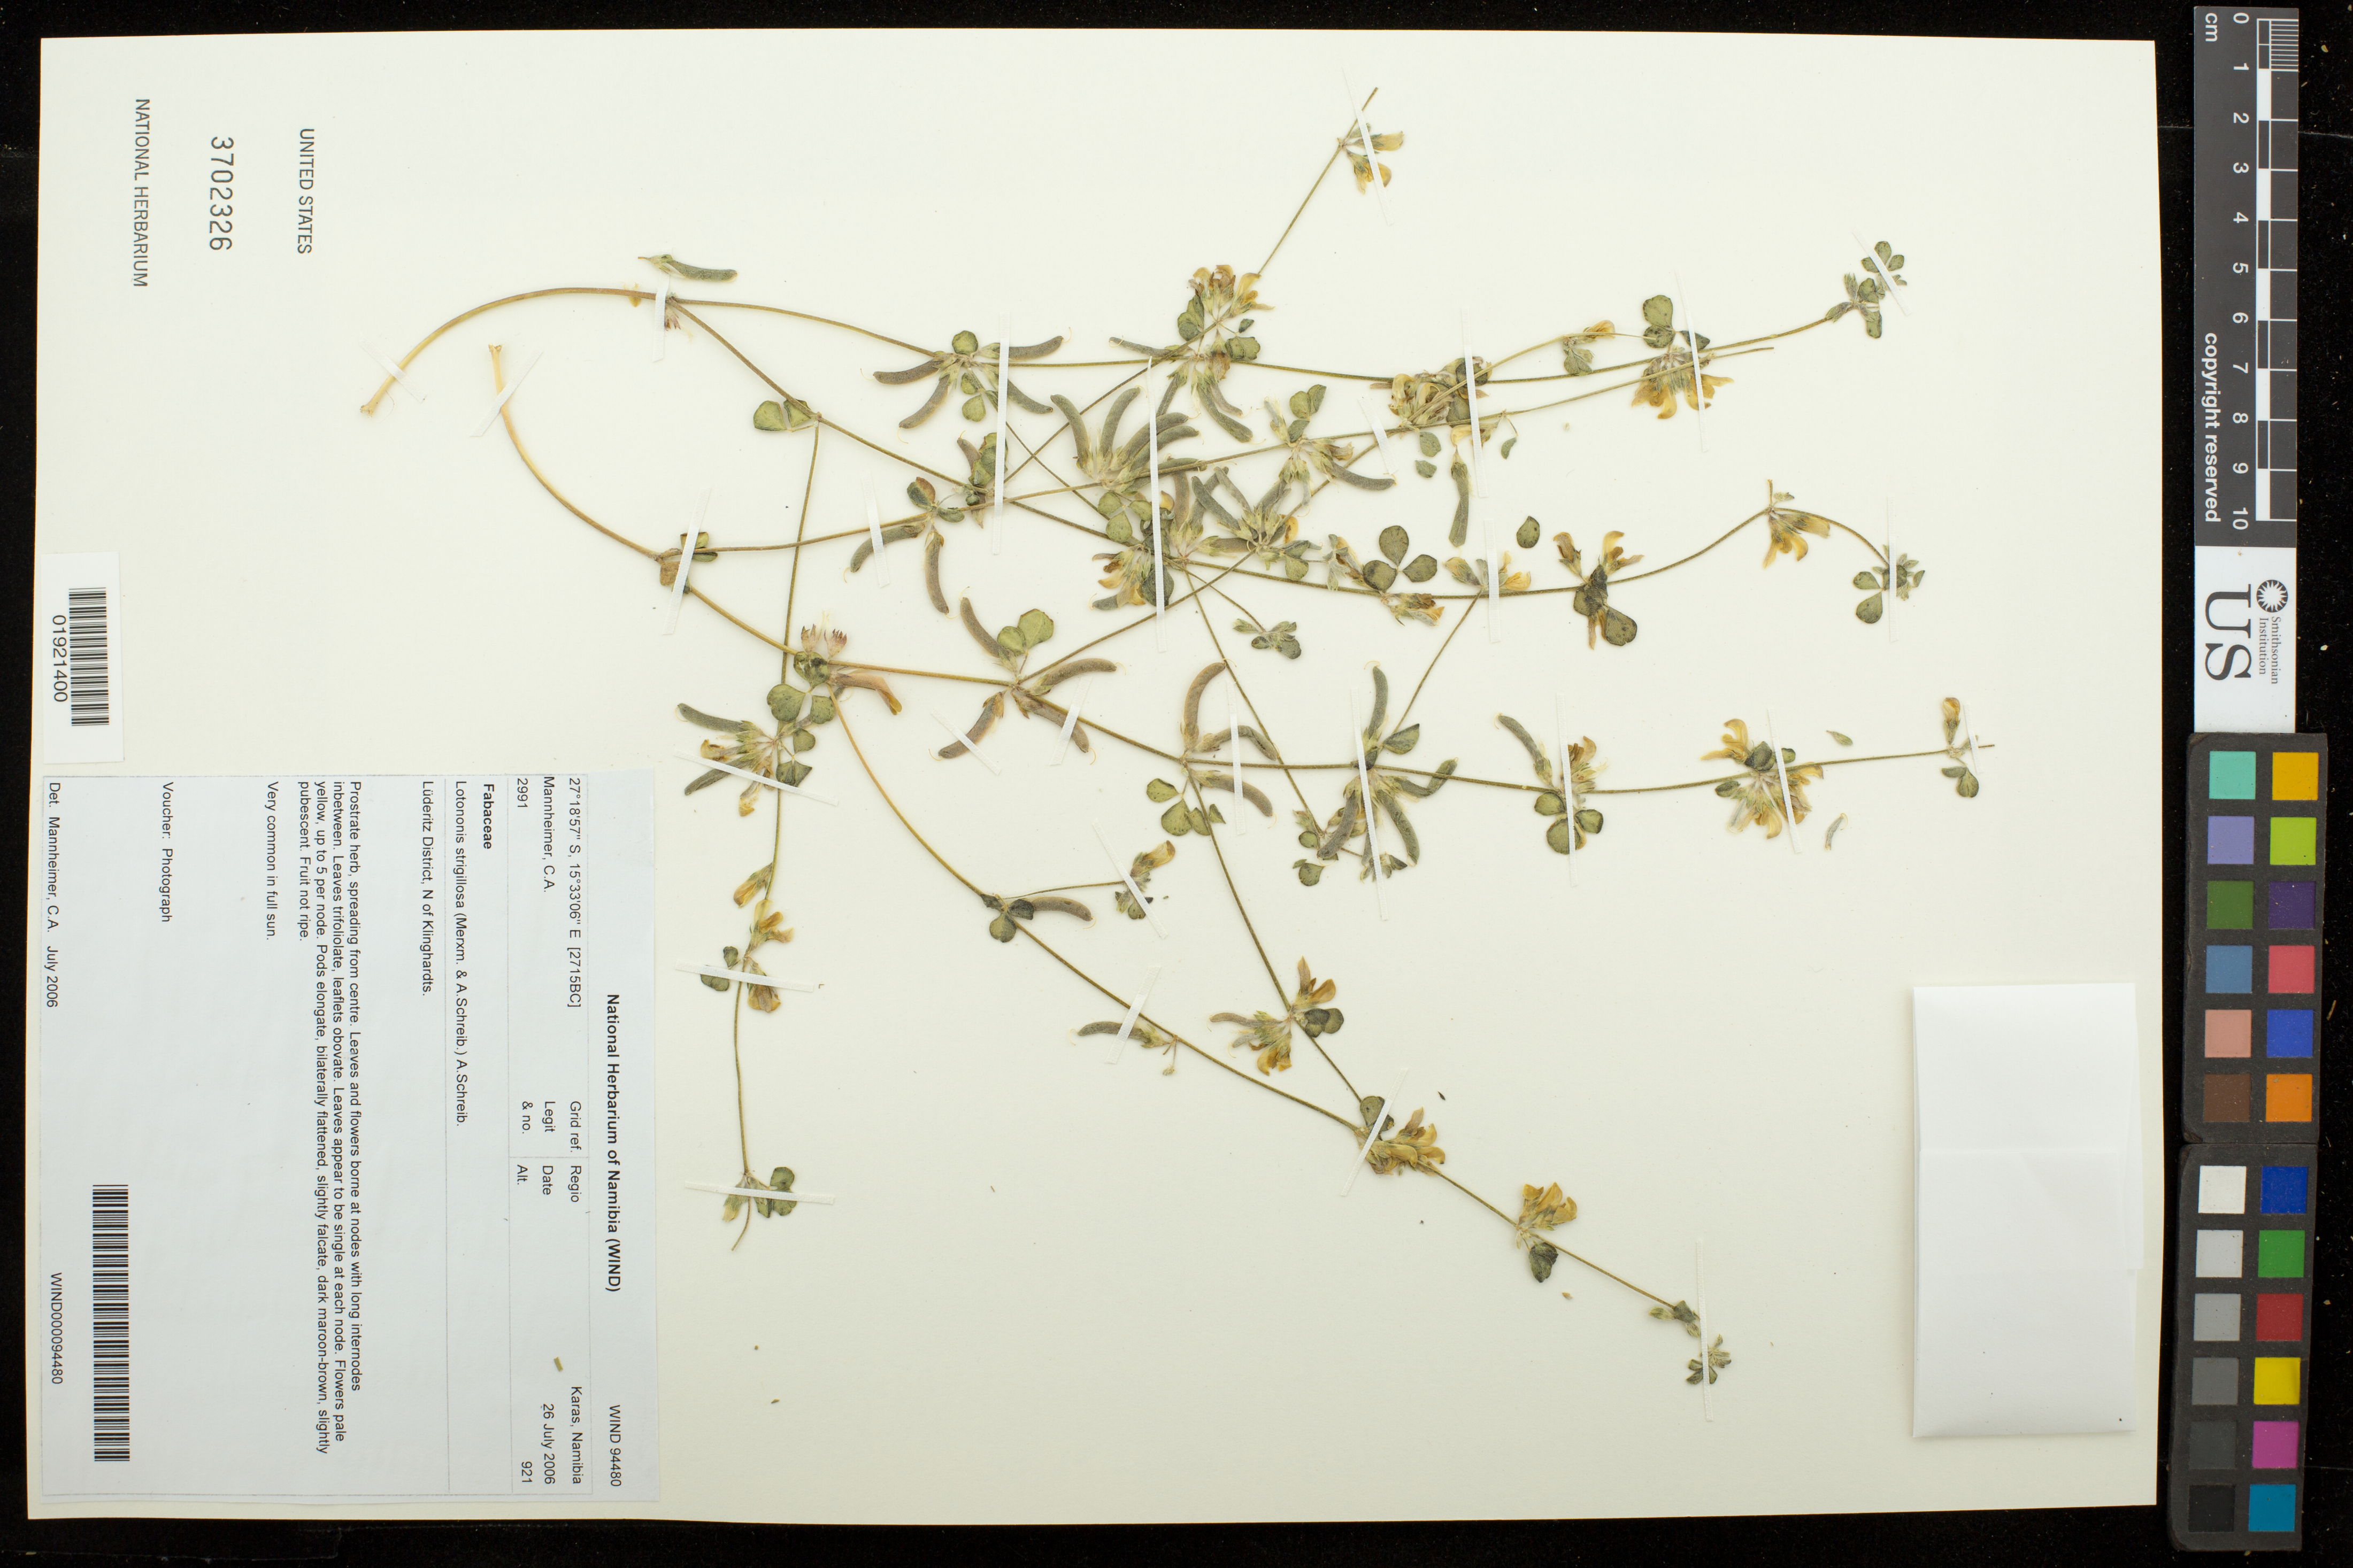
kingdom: Plantae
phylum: Tracheophyta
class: Magnoliopsida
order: Fabales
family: Fabaceae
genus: Lotononis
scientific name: Lotononis strigillosa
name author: (Merxm. & A. Schreib.) A. Schreib.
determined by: Mannheimer, C. A.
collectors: C. A. Mannheimer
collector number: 2991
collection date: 2005-07-26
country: Namibia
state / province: Karas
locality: Luderitz District. N of Klinghardts.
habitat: Very common in full sun.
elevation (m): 921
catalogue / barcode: US 3702326